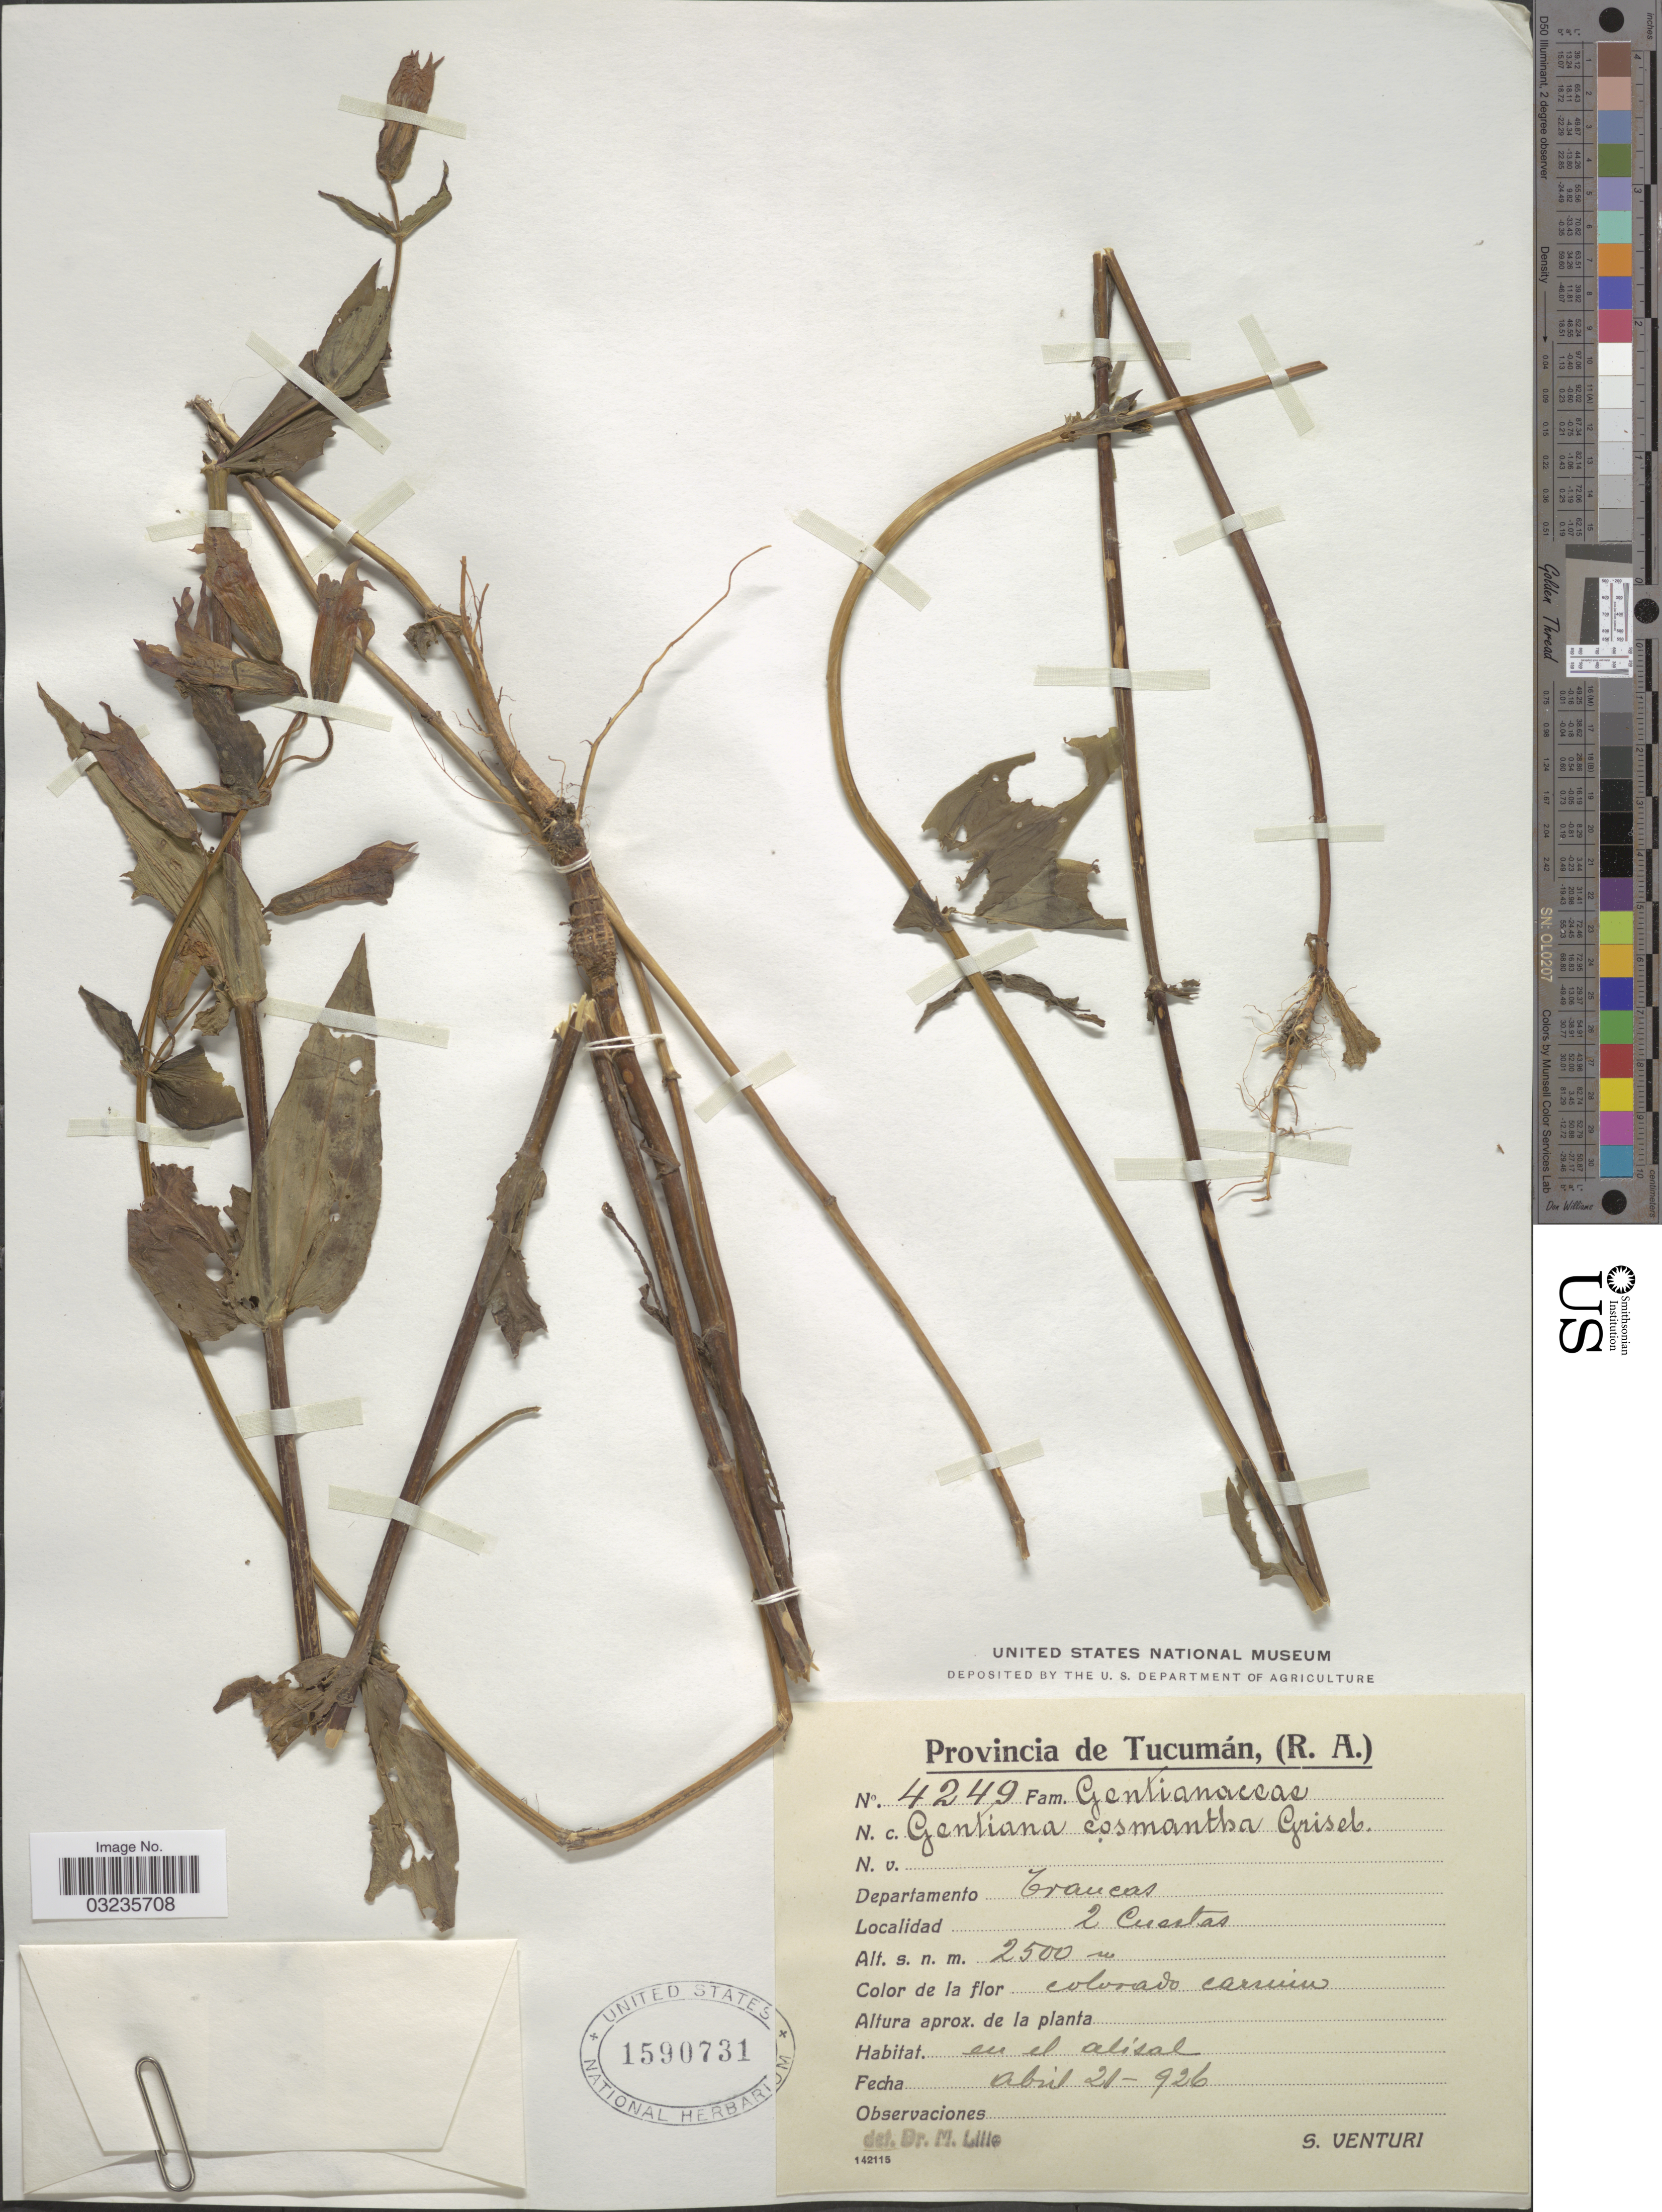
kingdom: Plantae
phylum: Tracheophyta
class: Magnoliopsida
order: Gentianales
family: Gentianaceae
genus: Gentiana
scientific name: Gentiana cosmantha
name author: Griseb.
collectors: S. Venturi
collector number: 4249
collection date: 1926-04-21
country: Argentina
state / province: Tucuman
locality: Departamento Trancas. 2 Cuestas.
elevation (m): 2500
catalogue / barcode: US 1590731